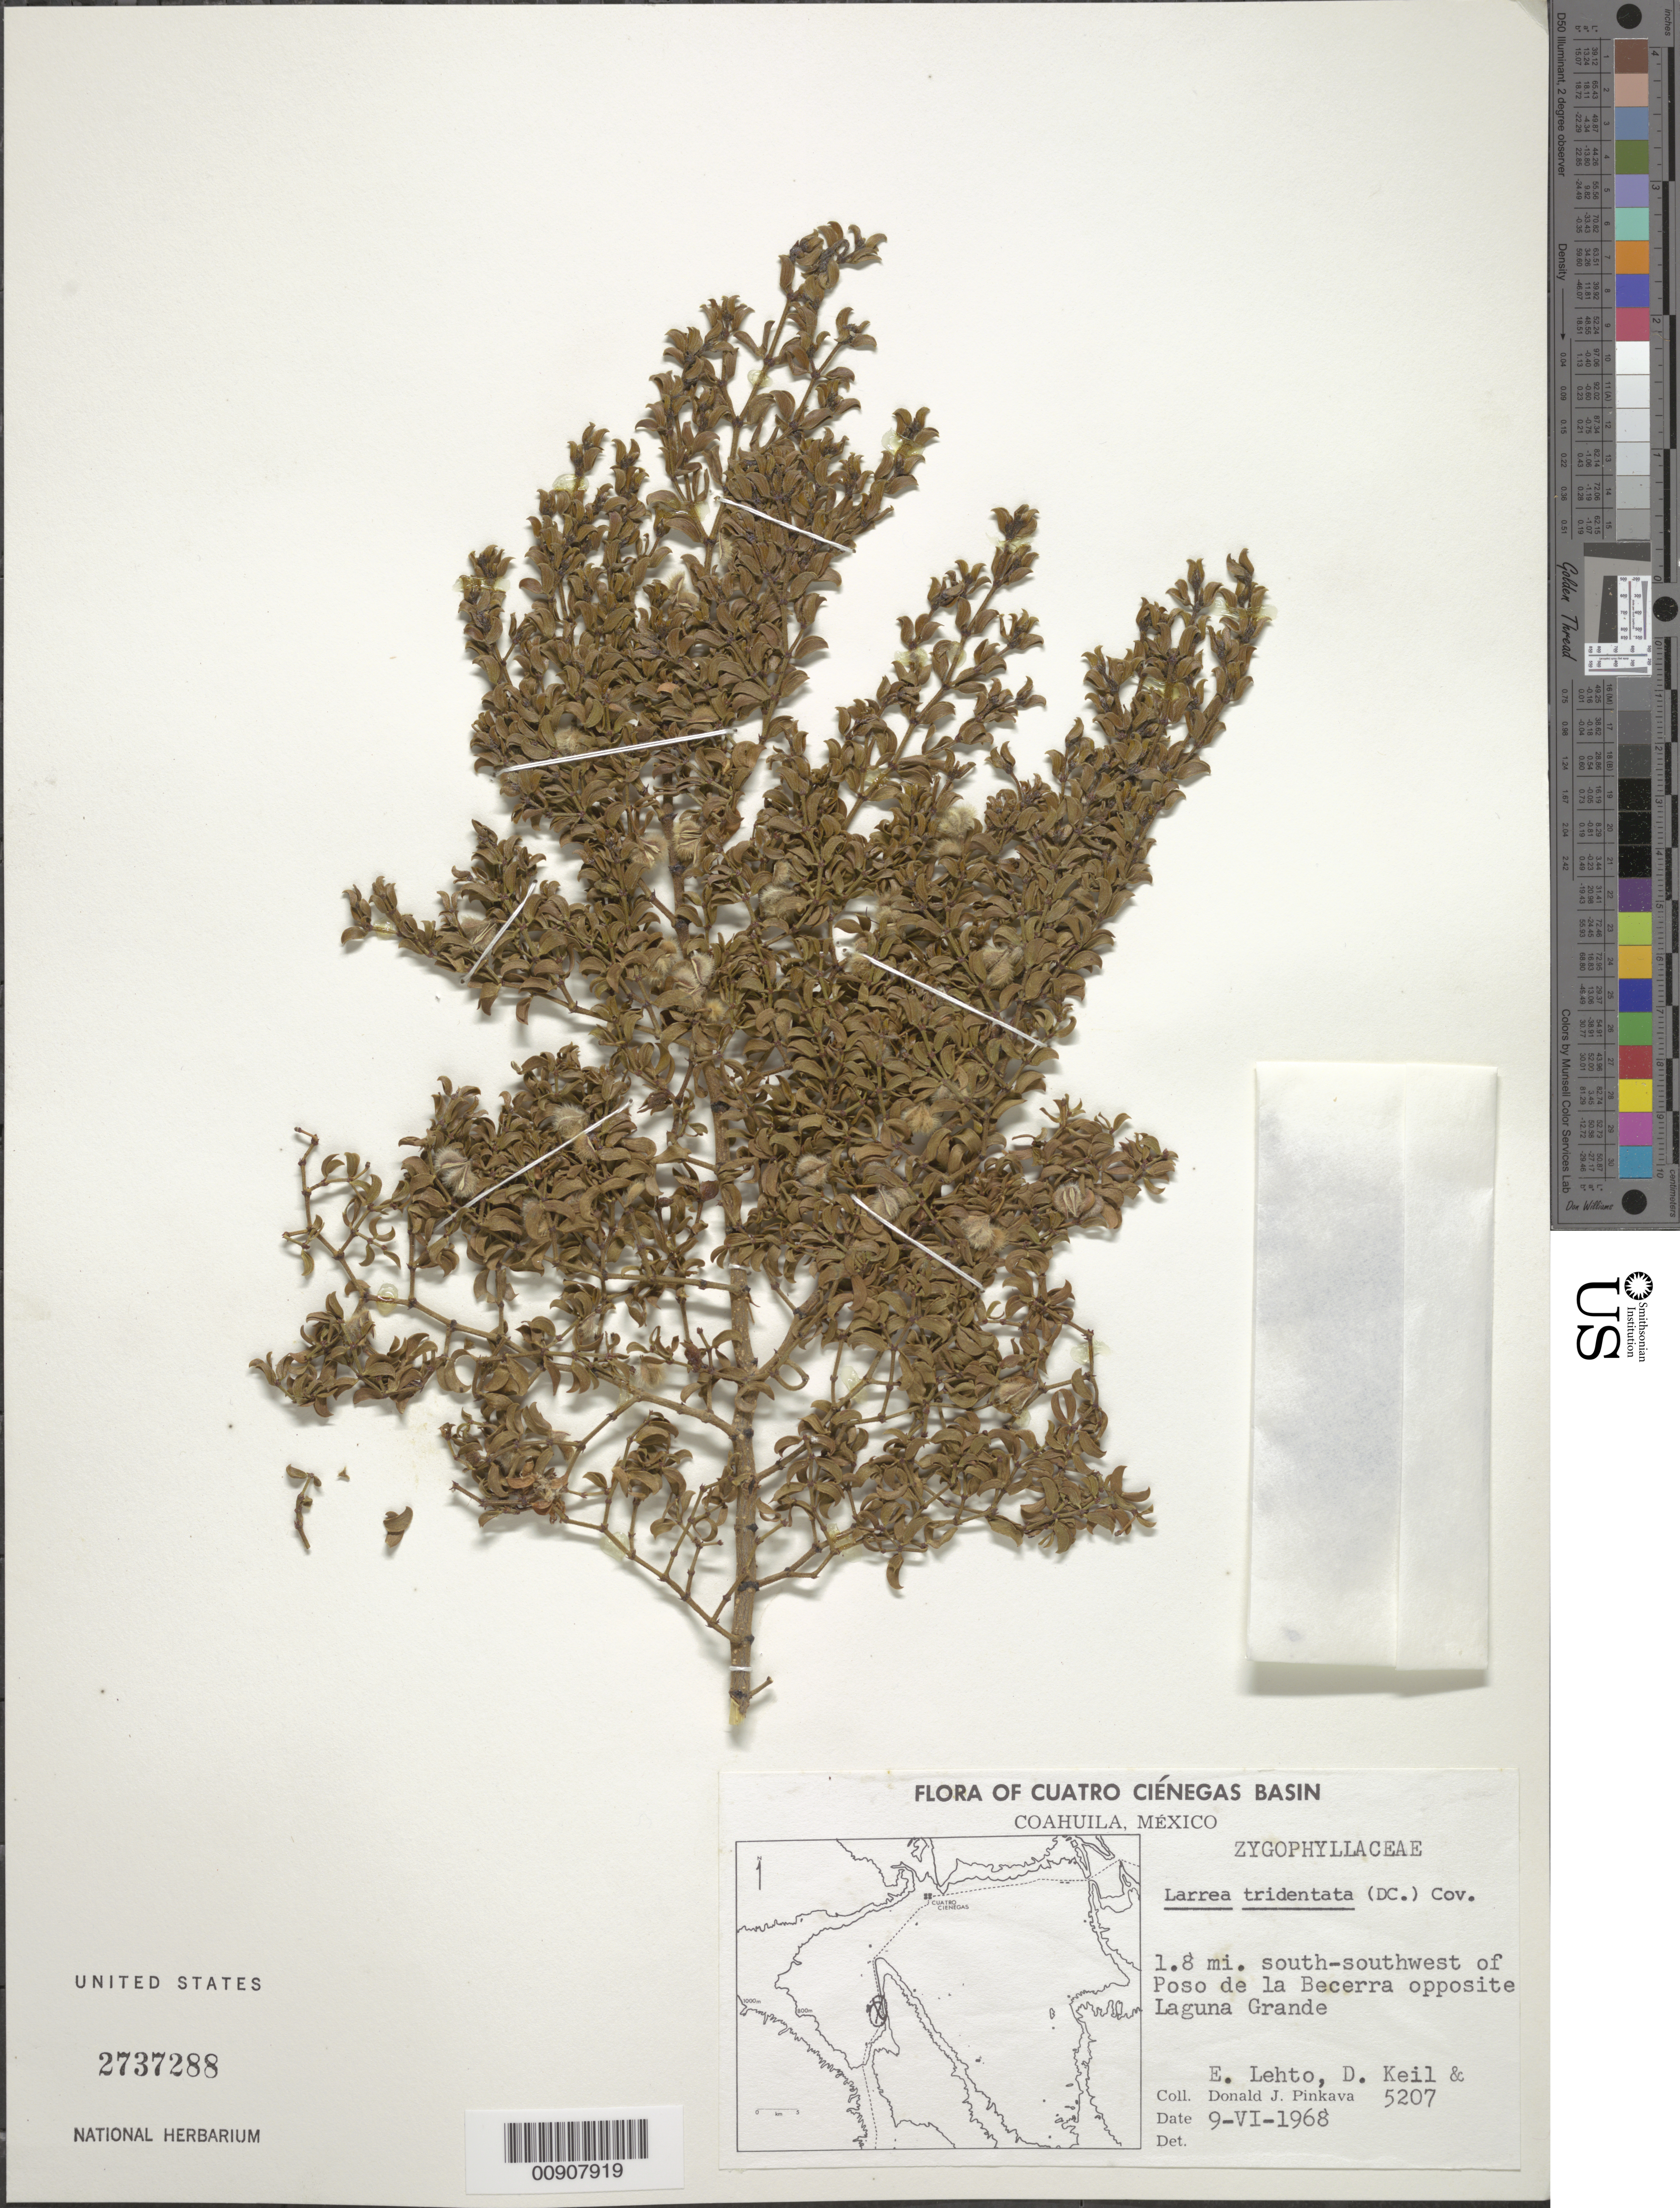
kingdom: Plantae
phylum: Tracheophyta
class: Magnoliopsida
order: Zygophyllales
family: Zygophyllaceae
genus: Larrea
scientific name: Larrea tridentata var. tridentata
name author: (Sessé & Moc. ex DC.) Coville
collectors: D. J. Pinkava, E. Lehto & D. J. Keil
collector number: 5207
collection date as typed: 09 Jun 1968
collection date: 1968-06-09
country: Mexico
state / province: Coahuila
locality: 1.8 mi. south-southwest of Poso de la Becerra opposite Laguna Grande. Cuatro Ciénegas Basin, Coahuila.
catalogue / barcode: US 2737288